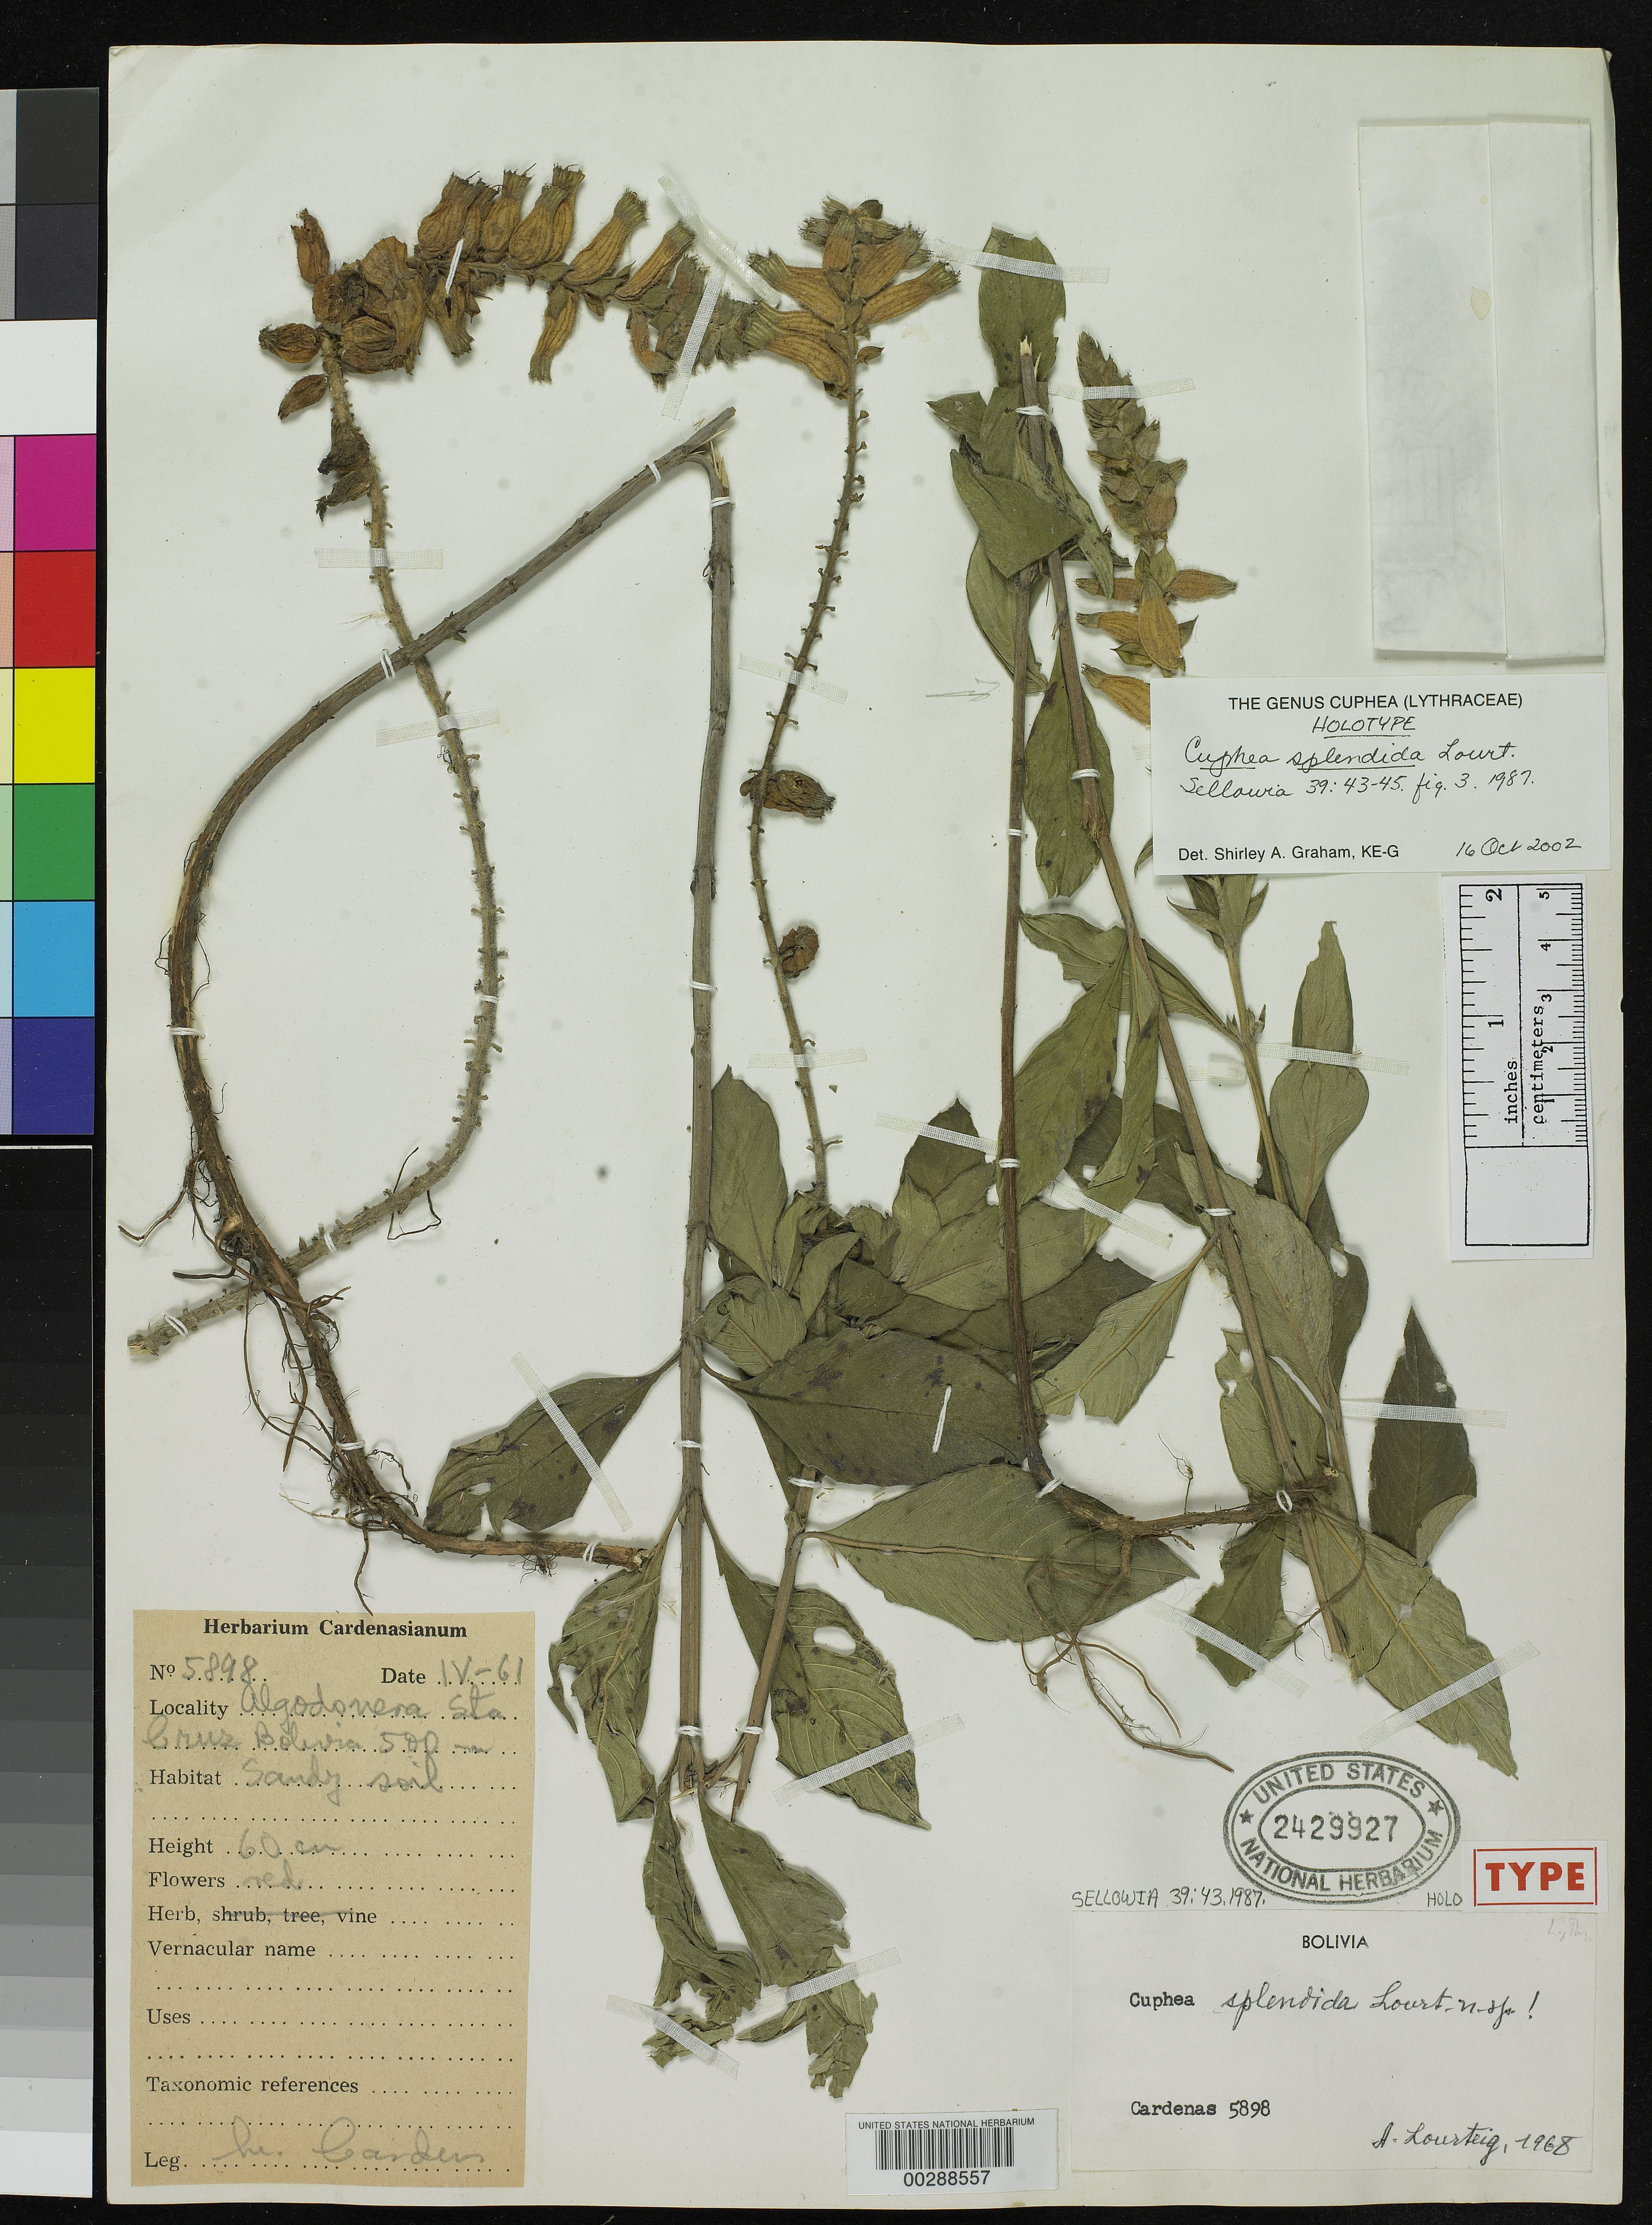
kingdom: Plantae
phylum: Tracheophyta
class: Magnoliopsida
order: Myrtales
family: Lythraceae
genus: Cuphea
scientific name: Cuphea splendida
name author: Lourteig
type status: Holotype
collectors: M. Cárdenas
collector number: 5898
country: Bolivia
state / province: Santa Cruz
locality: Algodenera.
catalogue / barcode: US 2429927